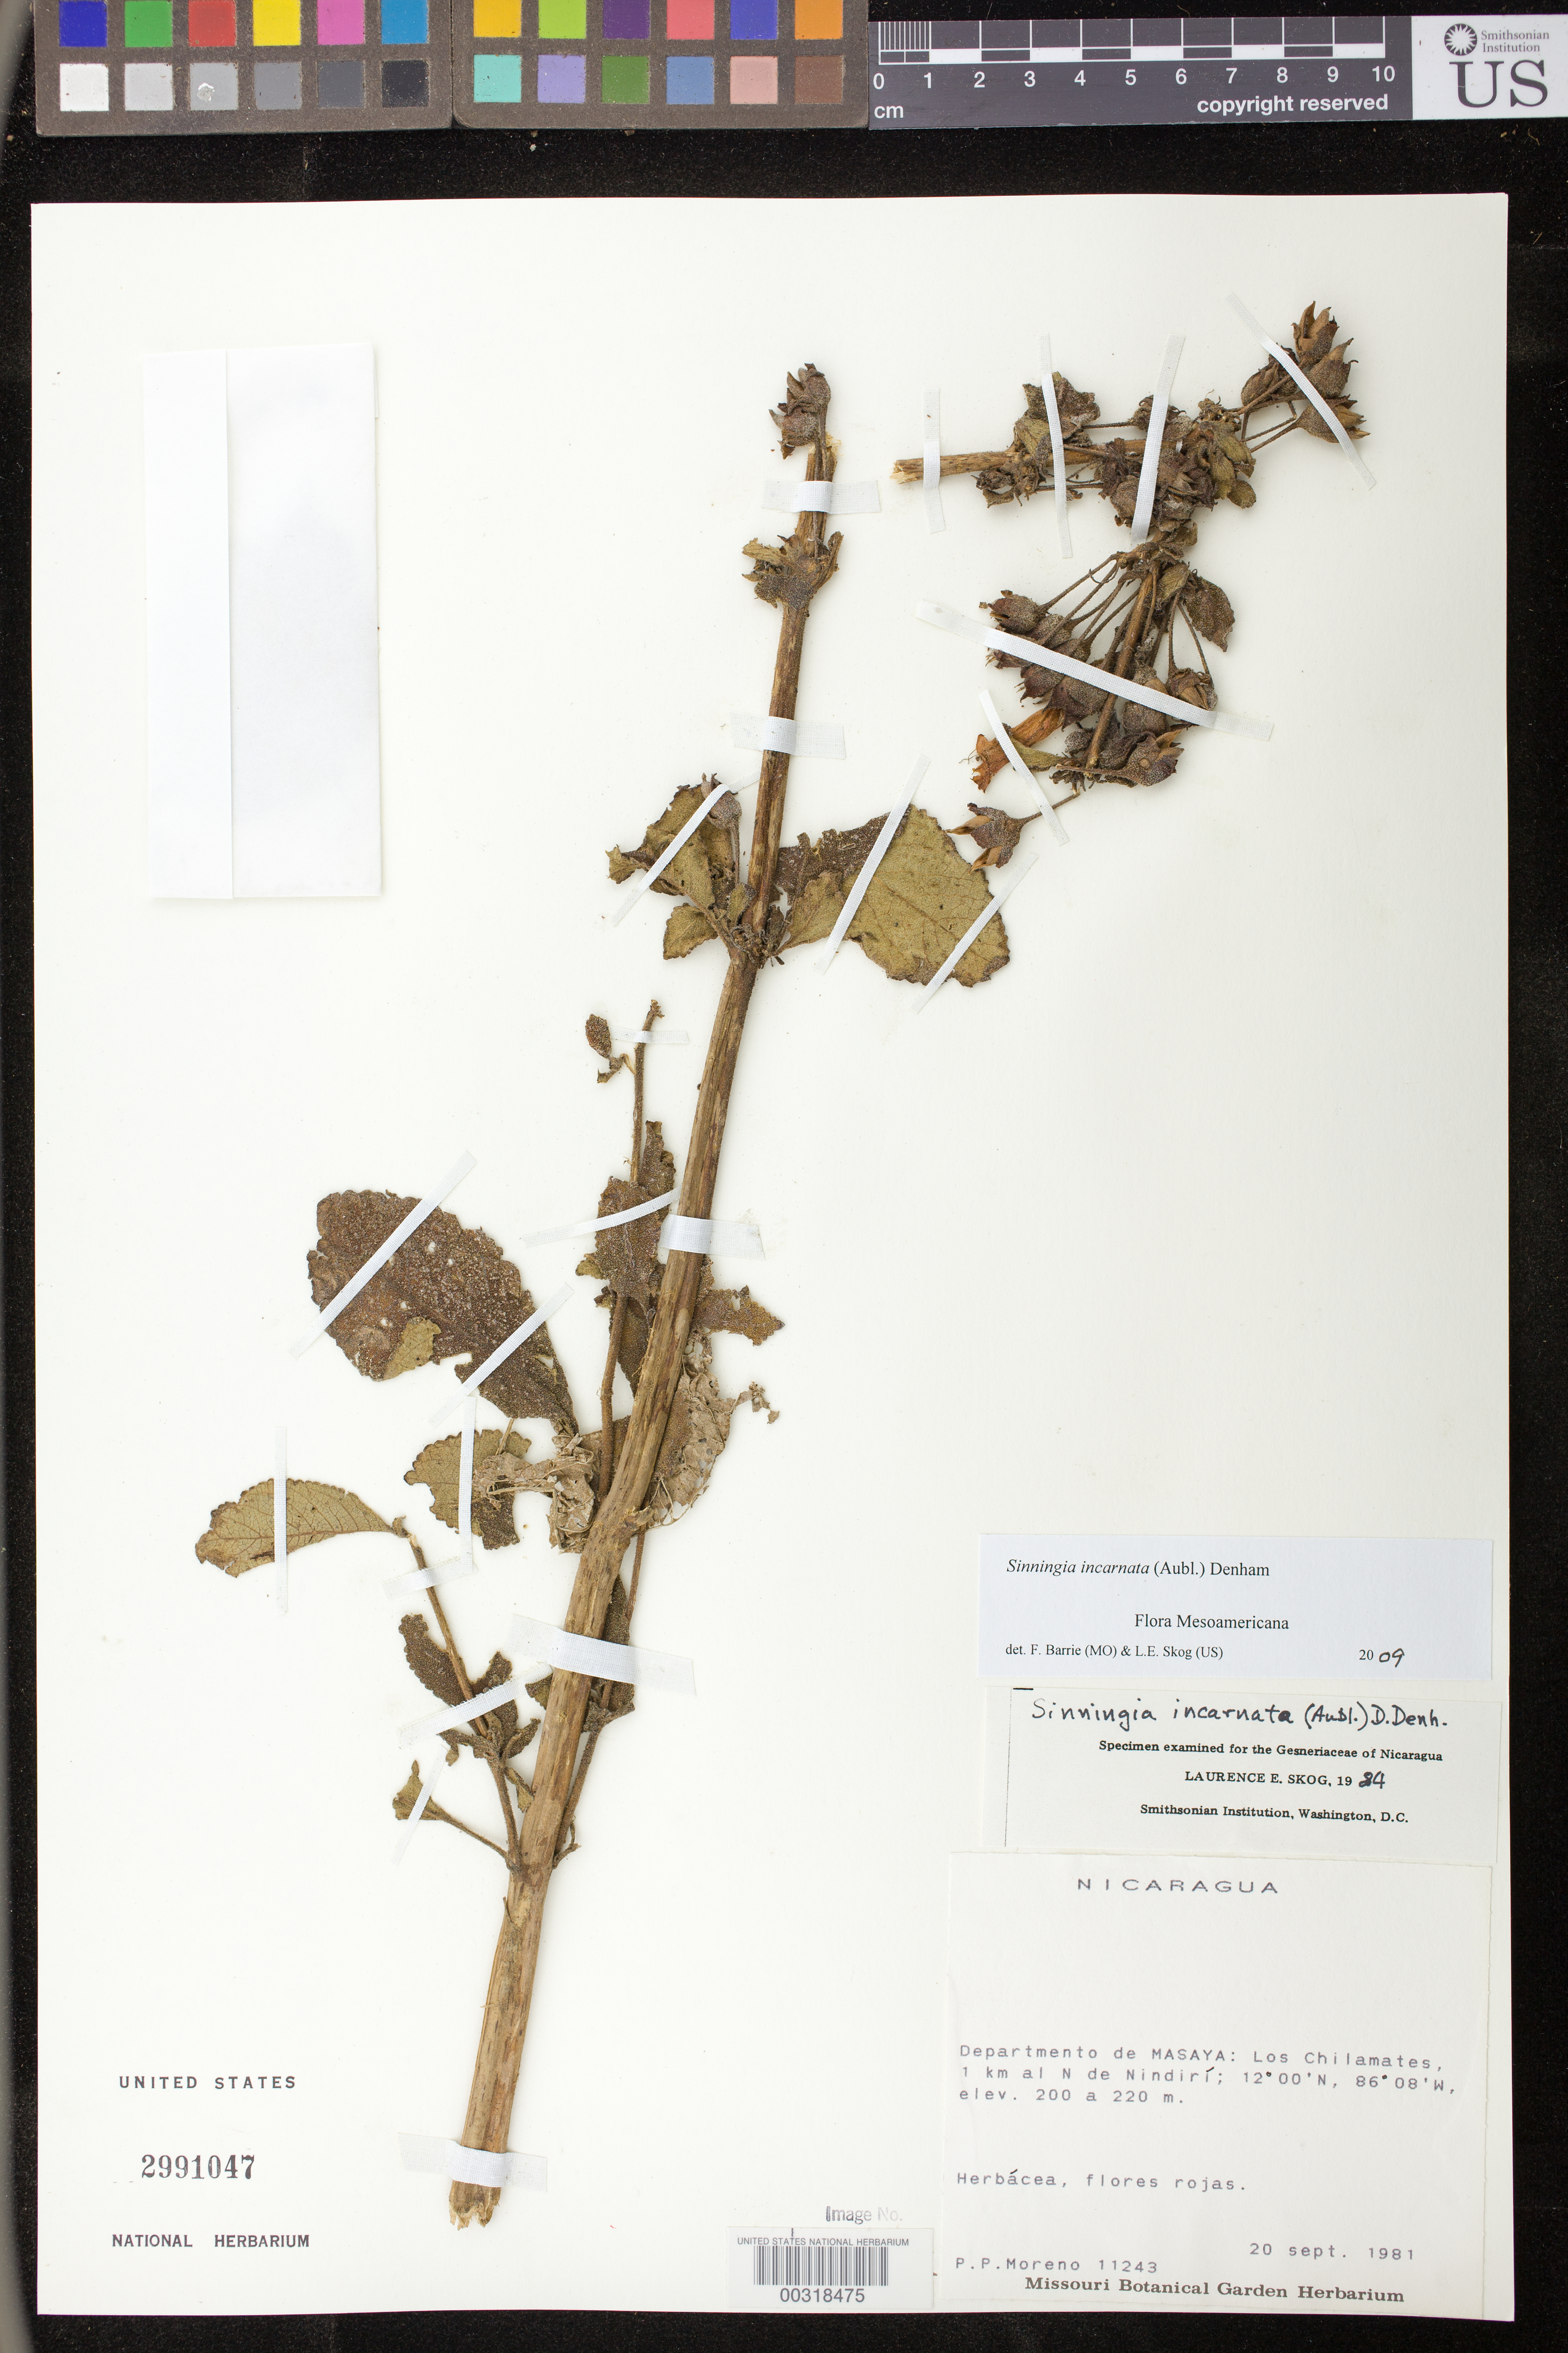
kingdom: Plantae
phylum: Tracheophyta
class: Magnoliopsida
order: Lamiales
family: Gesneriaceae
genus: Sinningia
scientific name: Sinningia incarnata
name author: (Aubl.) D.L. Denham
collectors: P. Moreno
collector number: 11243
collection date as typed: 20 Sep 1981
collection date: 1981-09-20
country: Nicaragua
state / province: Masaya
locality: Los Chilamates, 1 km N of Nindiri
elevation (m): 200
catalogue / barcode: US 2991047